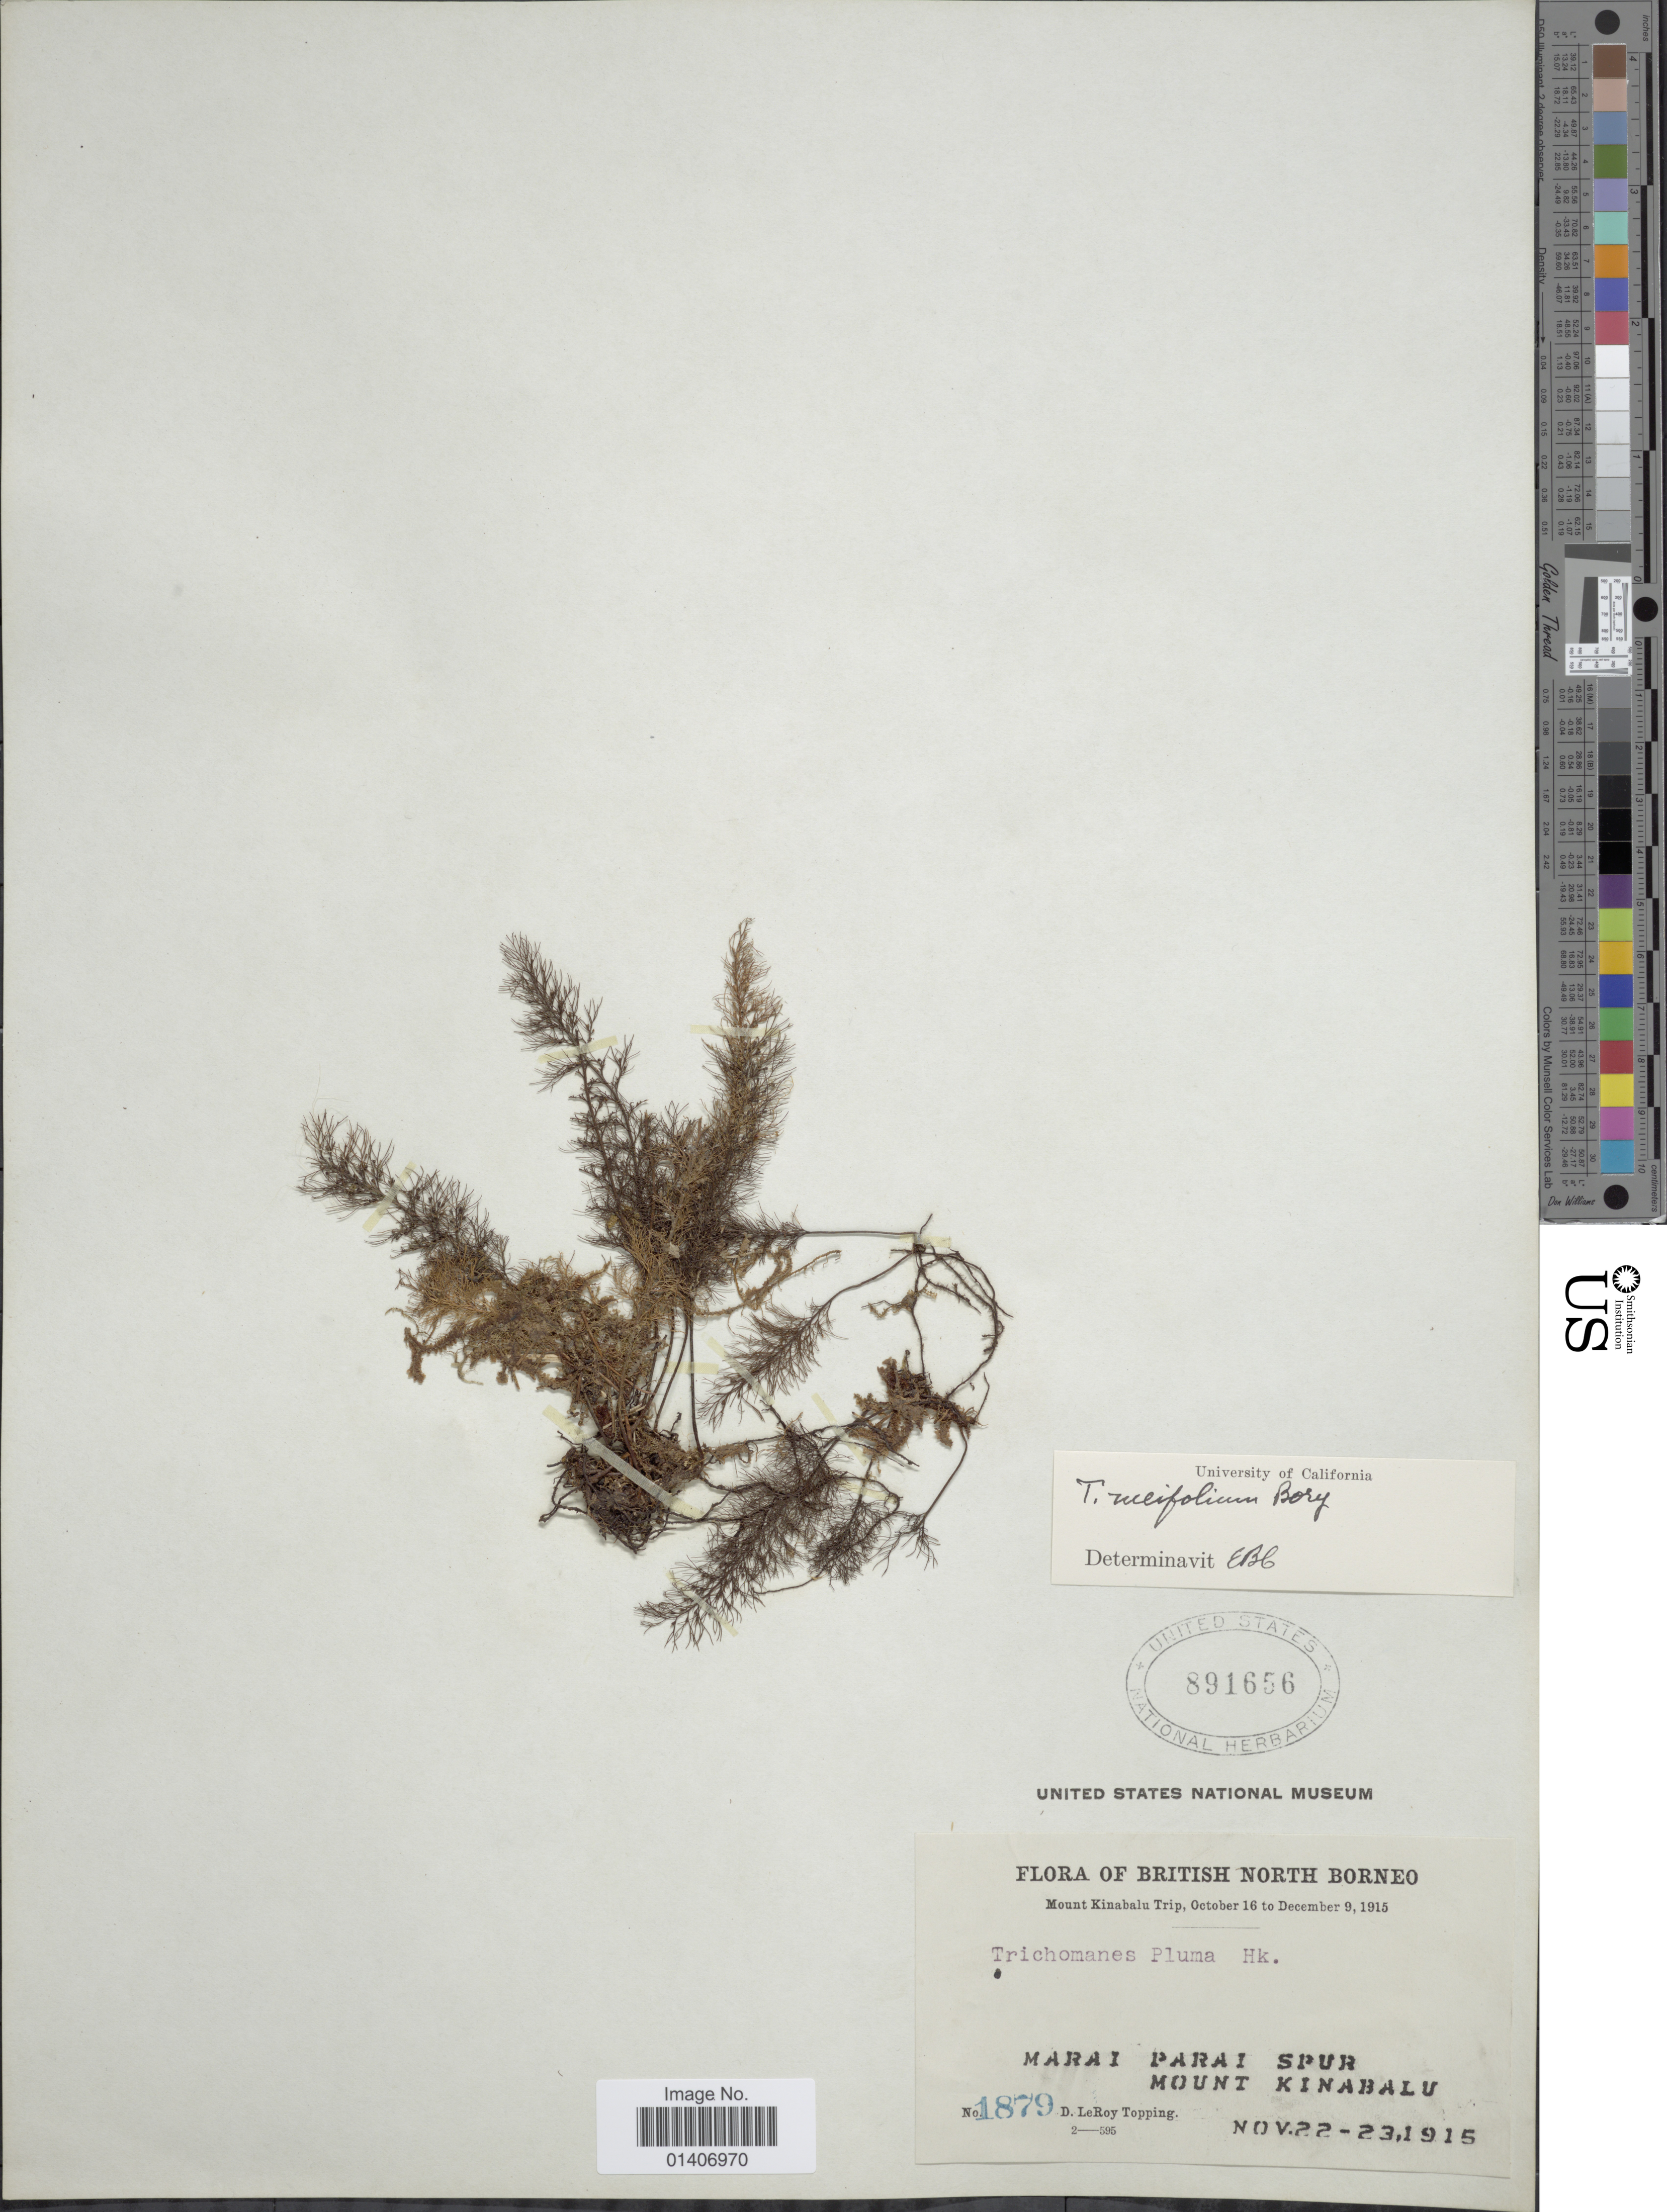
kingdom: Plantae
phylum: Tracheophyta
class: Polypodiopsida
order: Hymenophyllales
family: Hymenophyllaceae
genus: Abrodictyum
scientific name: Abrodictyum meifolium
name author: (Bory) Ebihara & K. Iwats.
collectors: D. L. Topping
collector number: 1879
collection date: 1915-11-22/1915-11-23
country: Malaysia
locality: British North Borneo, Marai Parai Spur, Mount Kinabalu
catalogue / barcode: US 891656